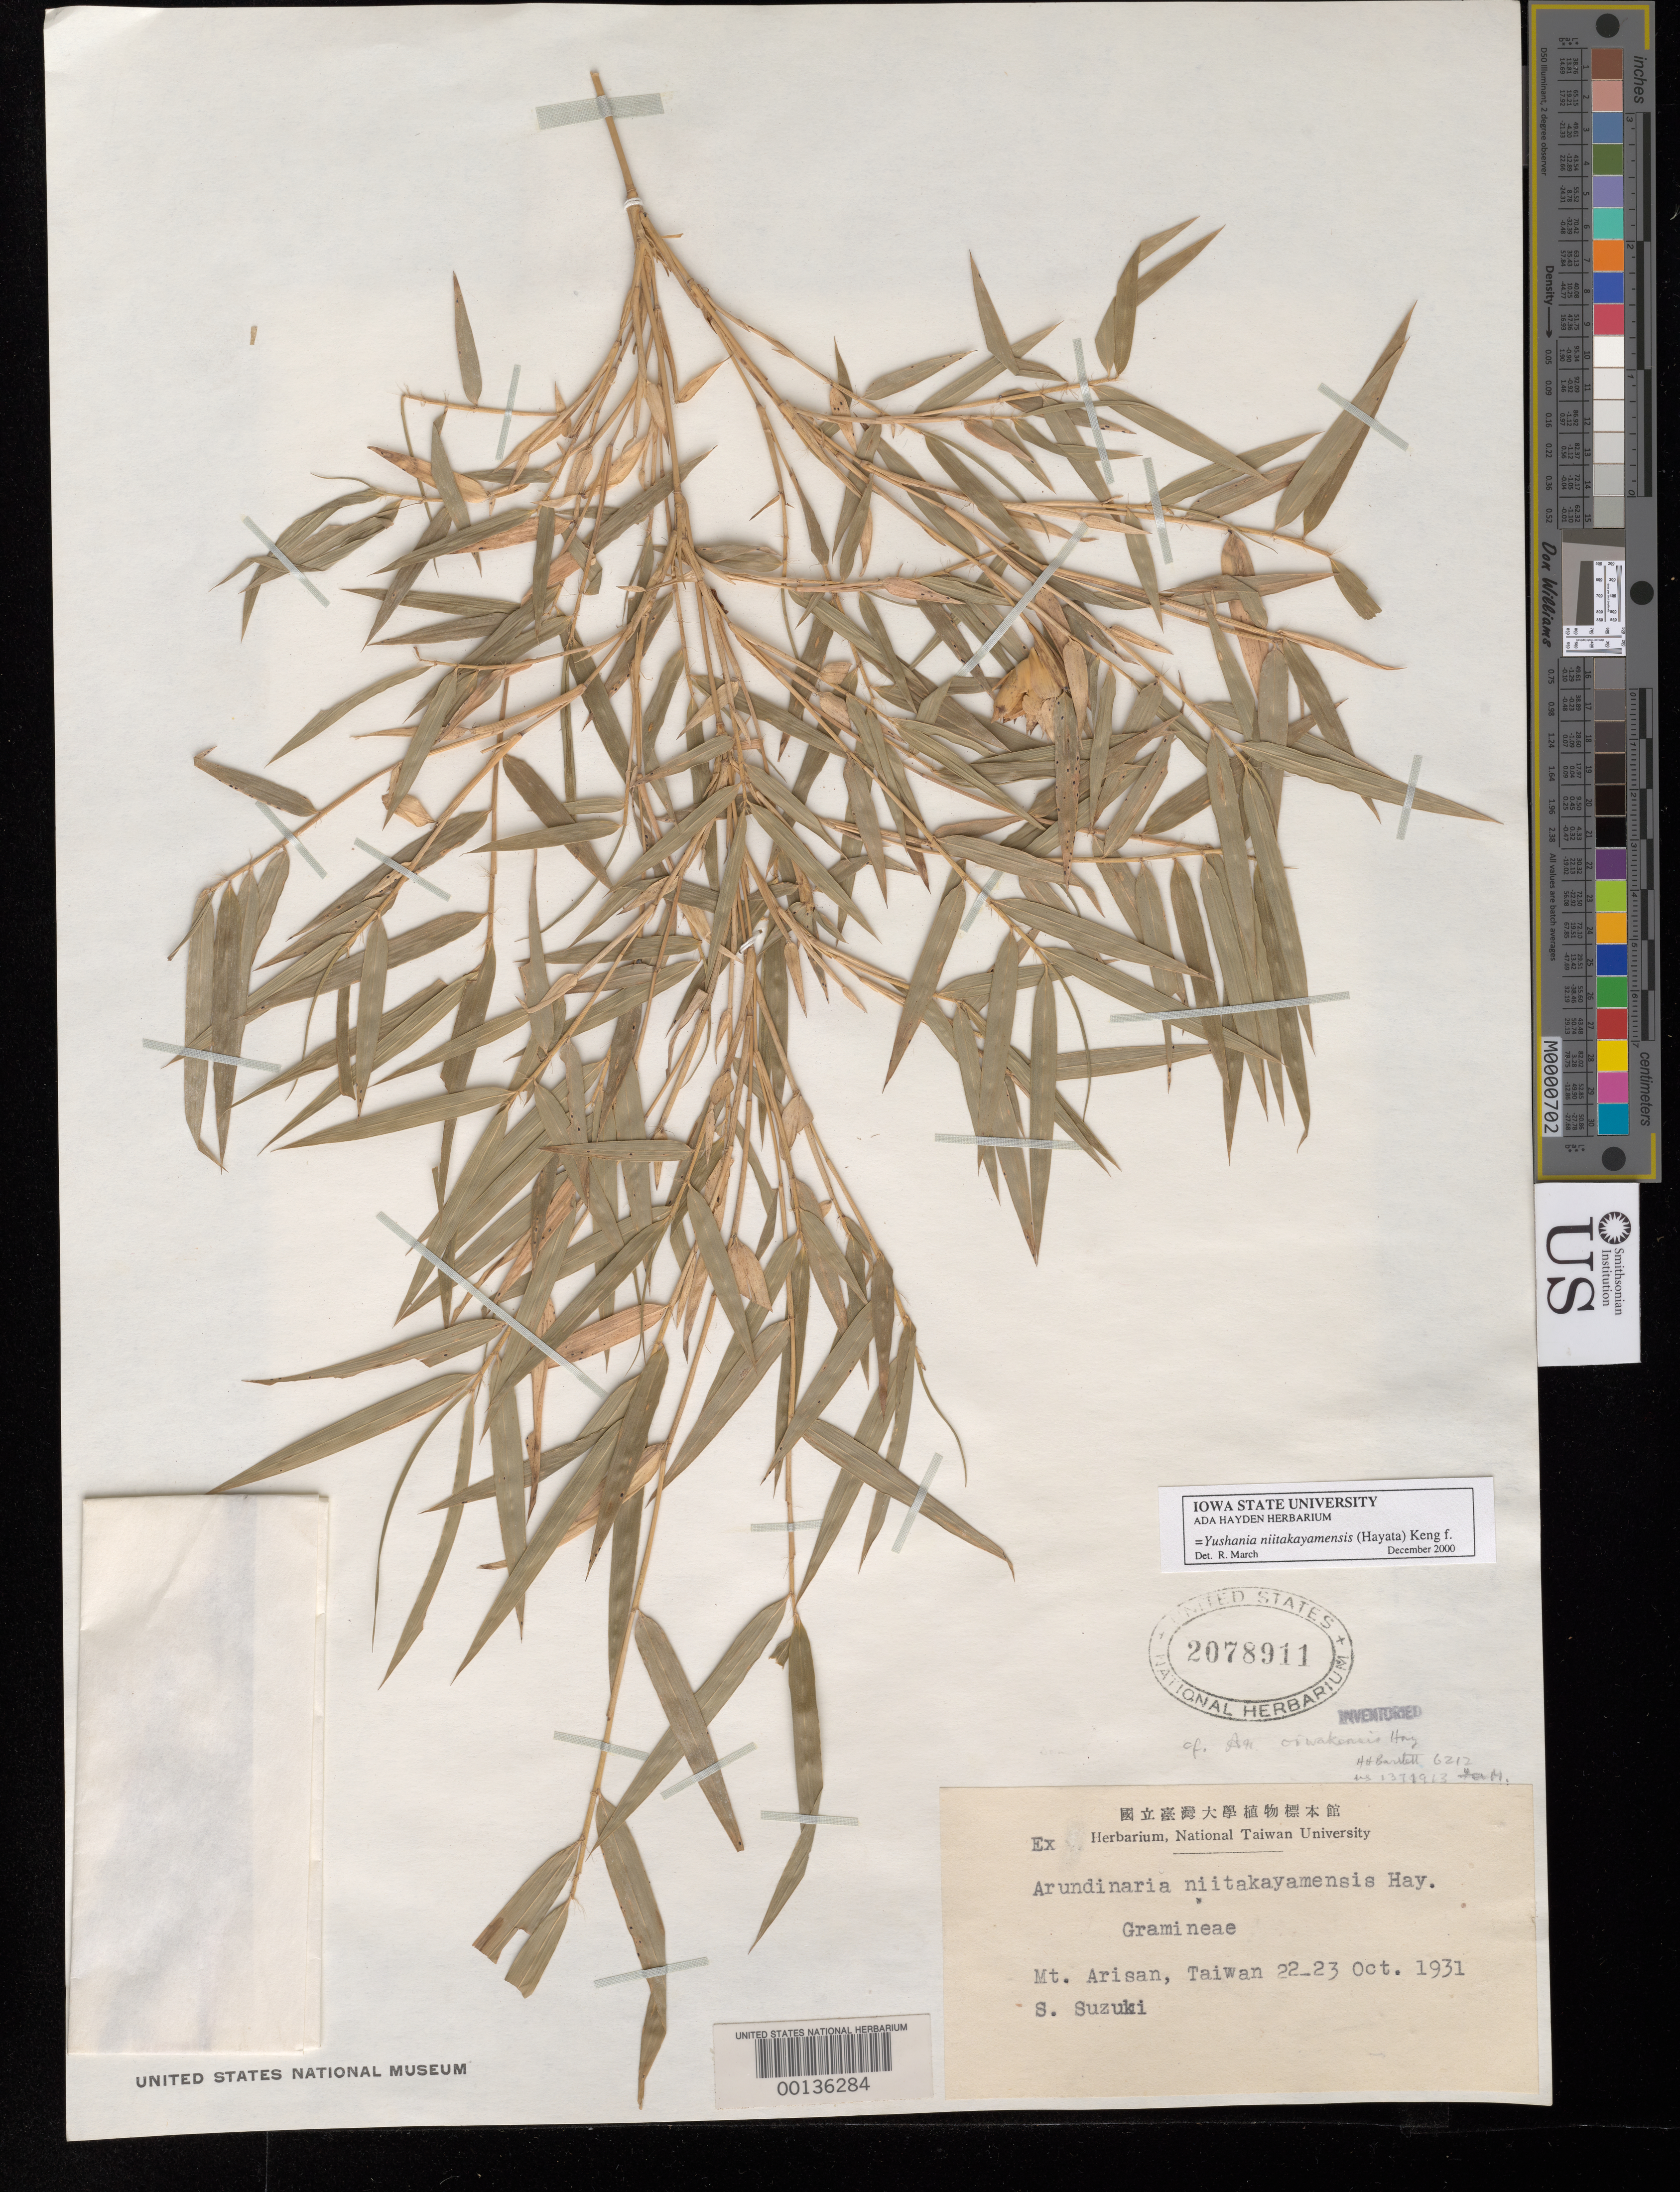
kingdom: Plantae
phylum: Tracheophyta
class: Liliopsida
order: Poales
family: Poaceae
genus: Yushania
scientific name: Yushania aztecorum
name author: McClure & E.W. Sm.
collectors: S. Suzuki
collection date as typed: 22 Oct 1931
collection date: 1931-10-22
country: Taiwan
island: Taiwan [Formosa]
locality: Mt. arisan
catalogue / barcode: US 2078911